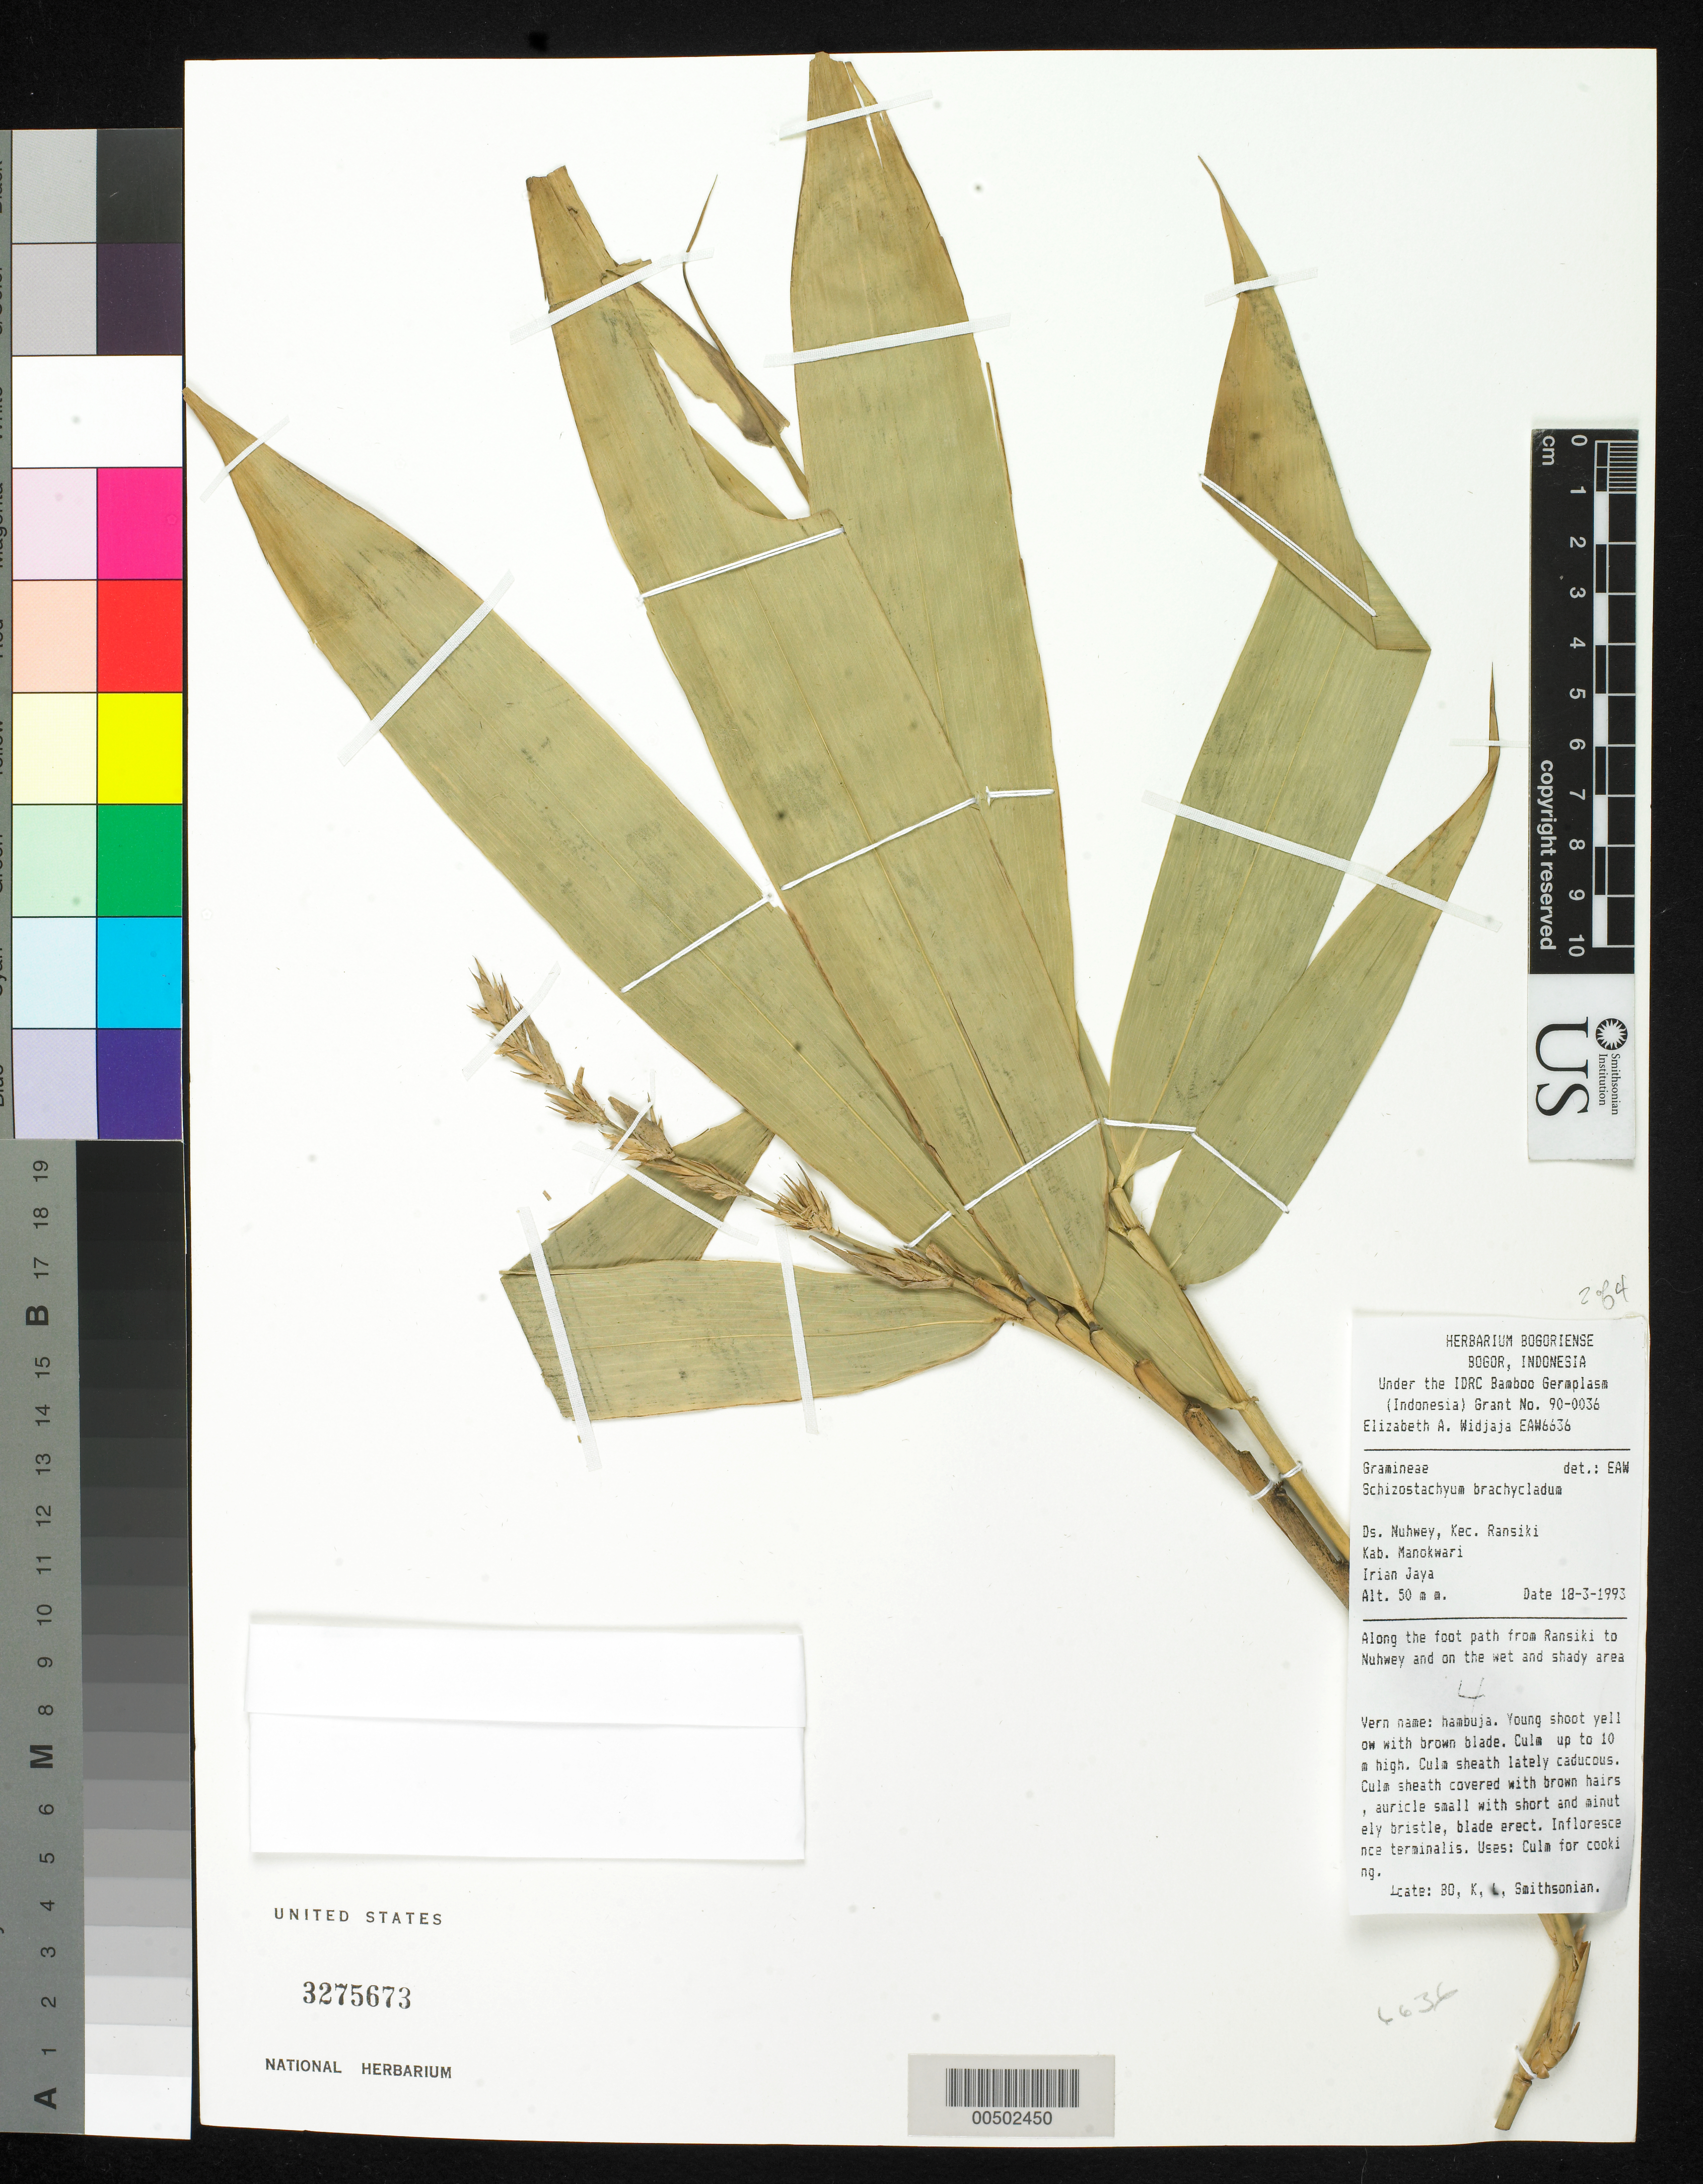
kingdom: Plantae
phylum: Tracheophyta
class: Liliopsida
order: Poales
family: Poaceae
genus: Schizostachyum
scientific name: Schizostachyum brachycladum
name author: (Kurz ex Munro) Kurz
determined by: Widjaja, E. A.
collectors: E. A. Widjaja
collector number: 6636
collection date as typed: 18 Mar 1993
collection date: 1993-03-18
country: Indonesia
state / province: Papua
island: New Guinea I.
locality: Ds. Nuhwey, Irian Jaya, Manokwari, Ransiki.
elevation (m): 50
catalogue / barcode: US 3275673